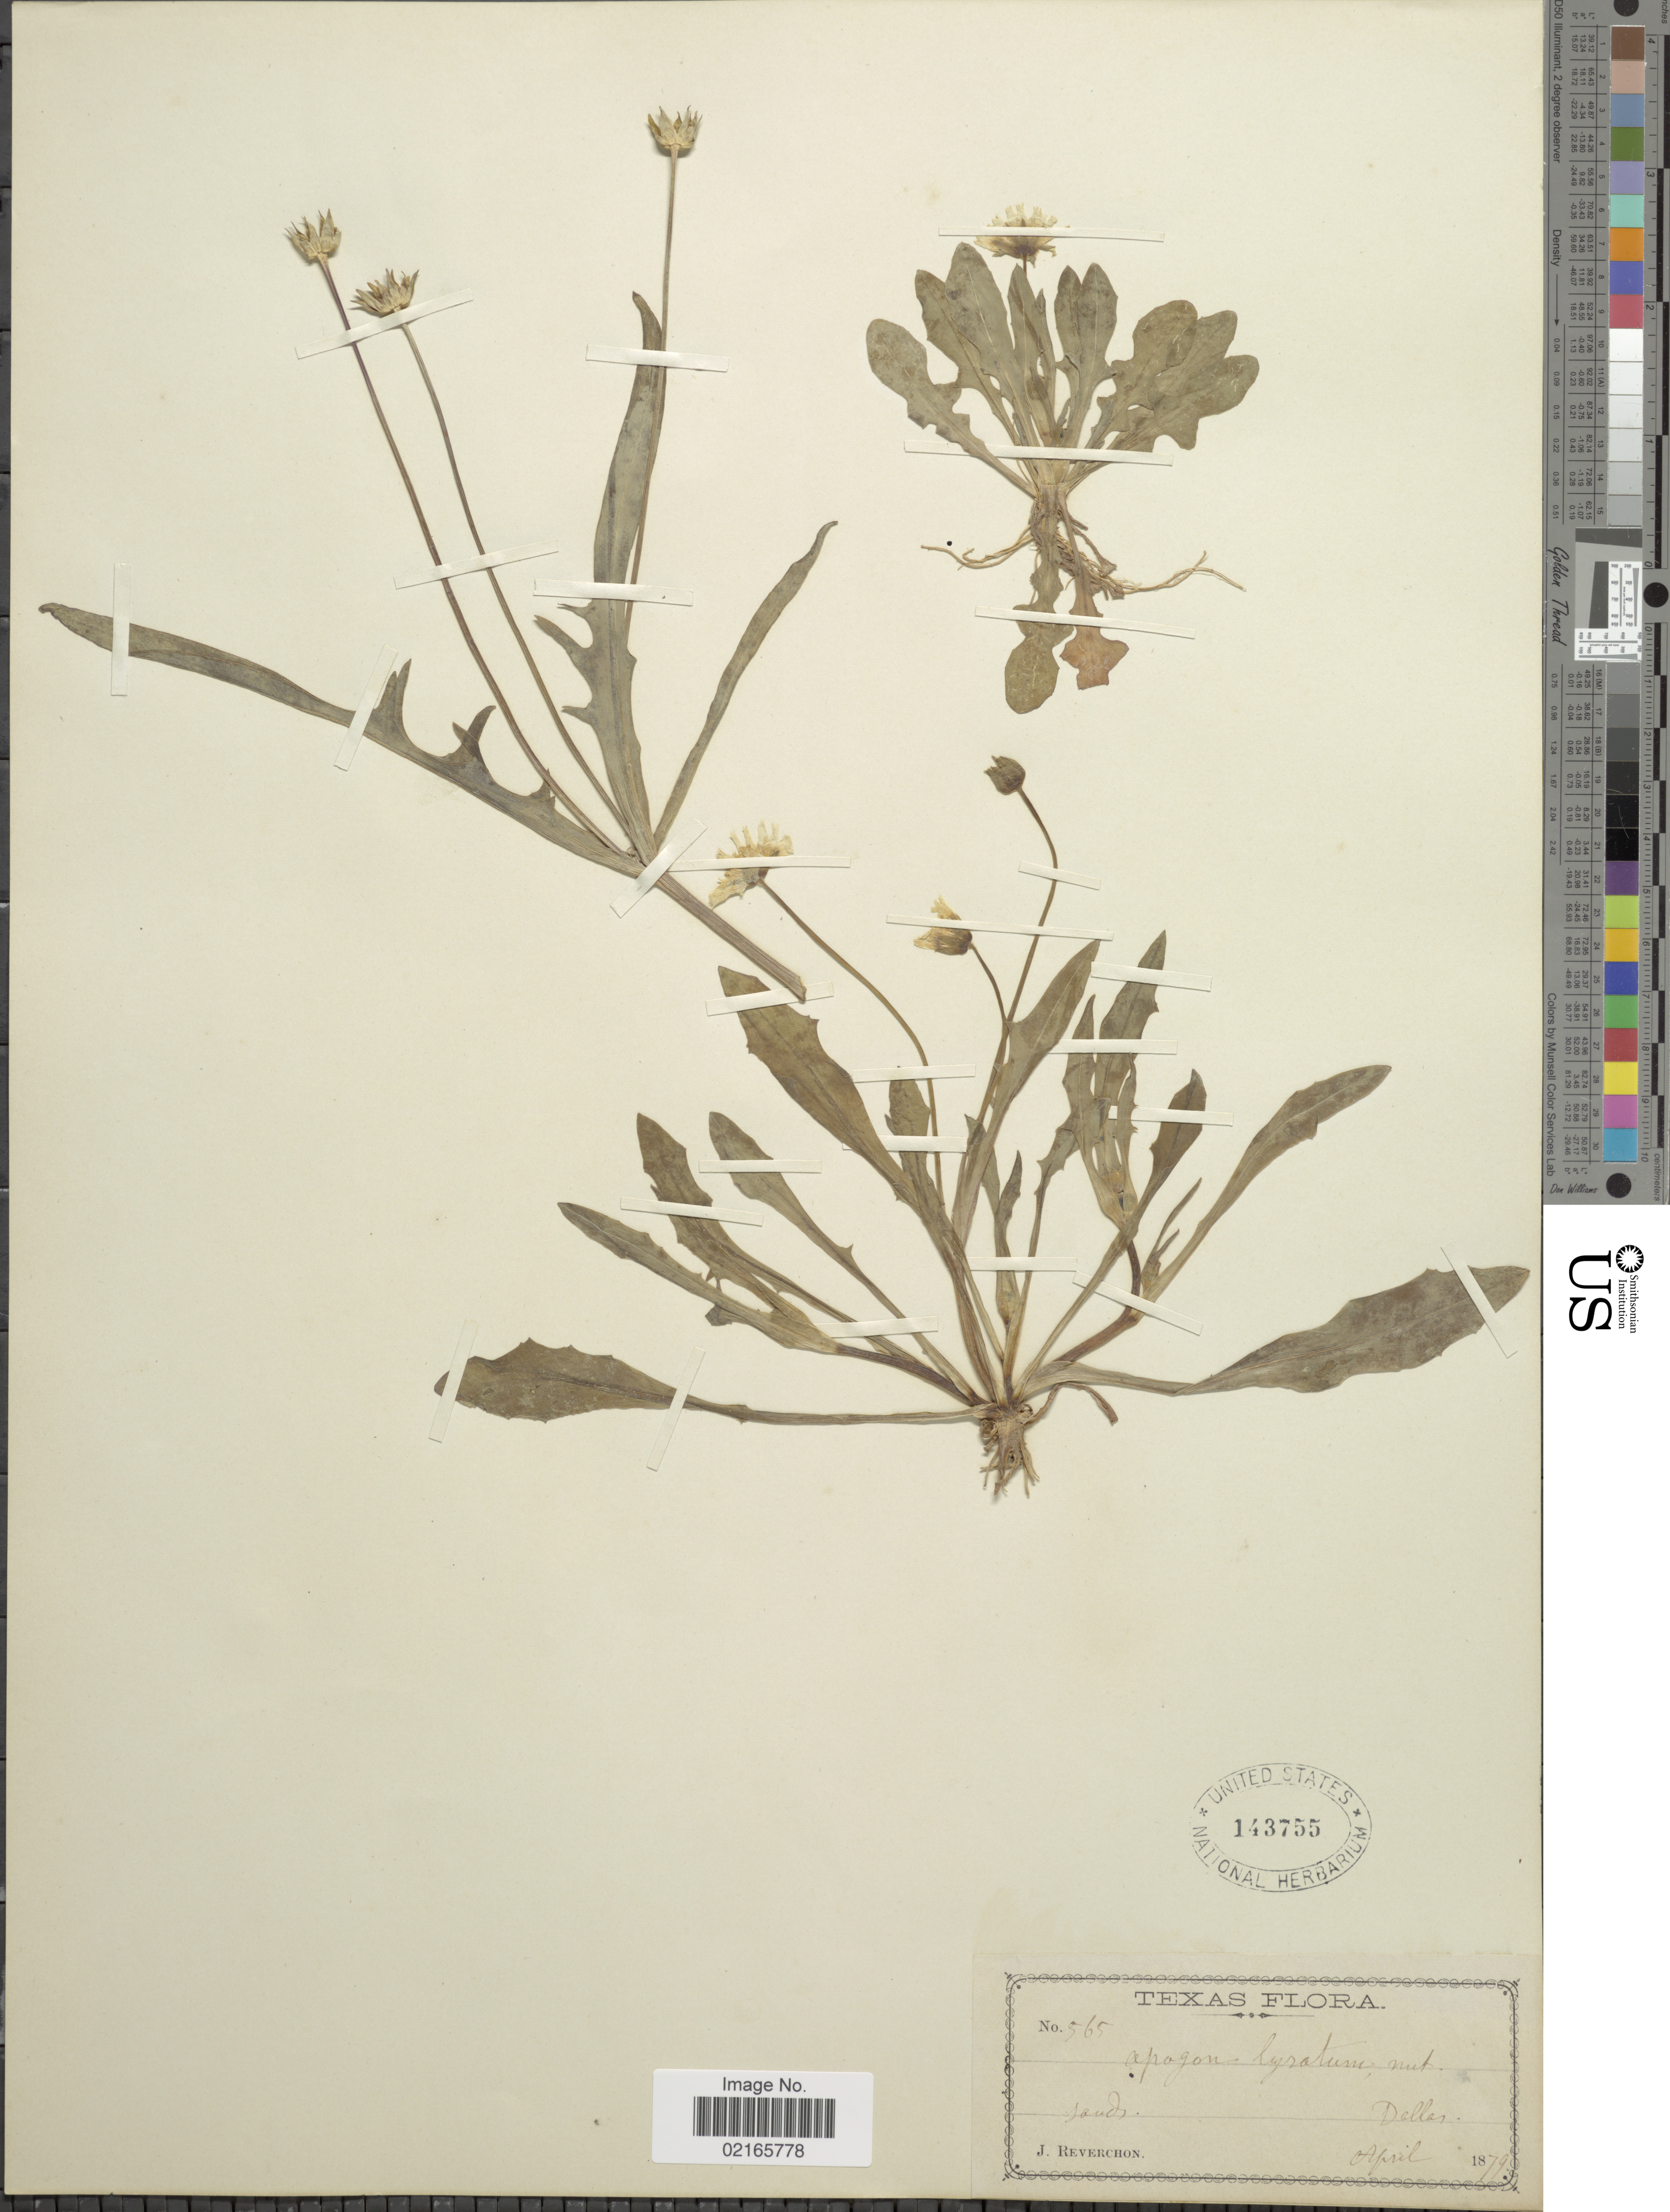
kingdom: Plantae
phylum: Tracheophyta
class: Magnoliopsida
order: Asterales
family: Asteraceae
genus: Krigia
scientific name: Krigia cespitosa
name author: (Raf.) K.L. Chambers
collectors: J. Reverchon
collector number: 565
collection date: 1879-04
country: United States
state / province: Texas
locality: Sands, Dallas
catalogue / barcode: US 143755